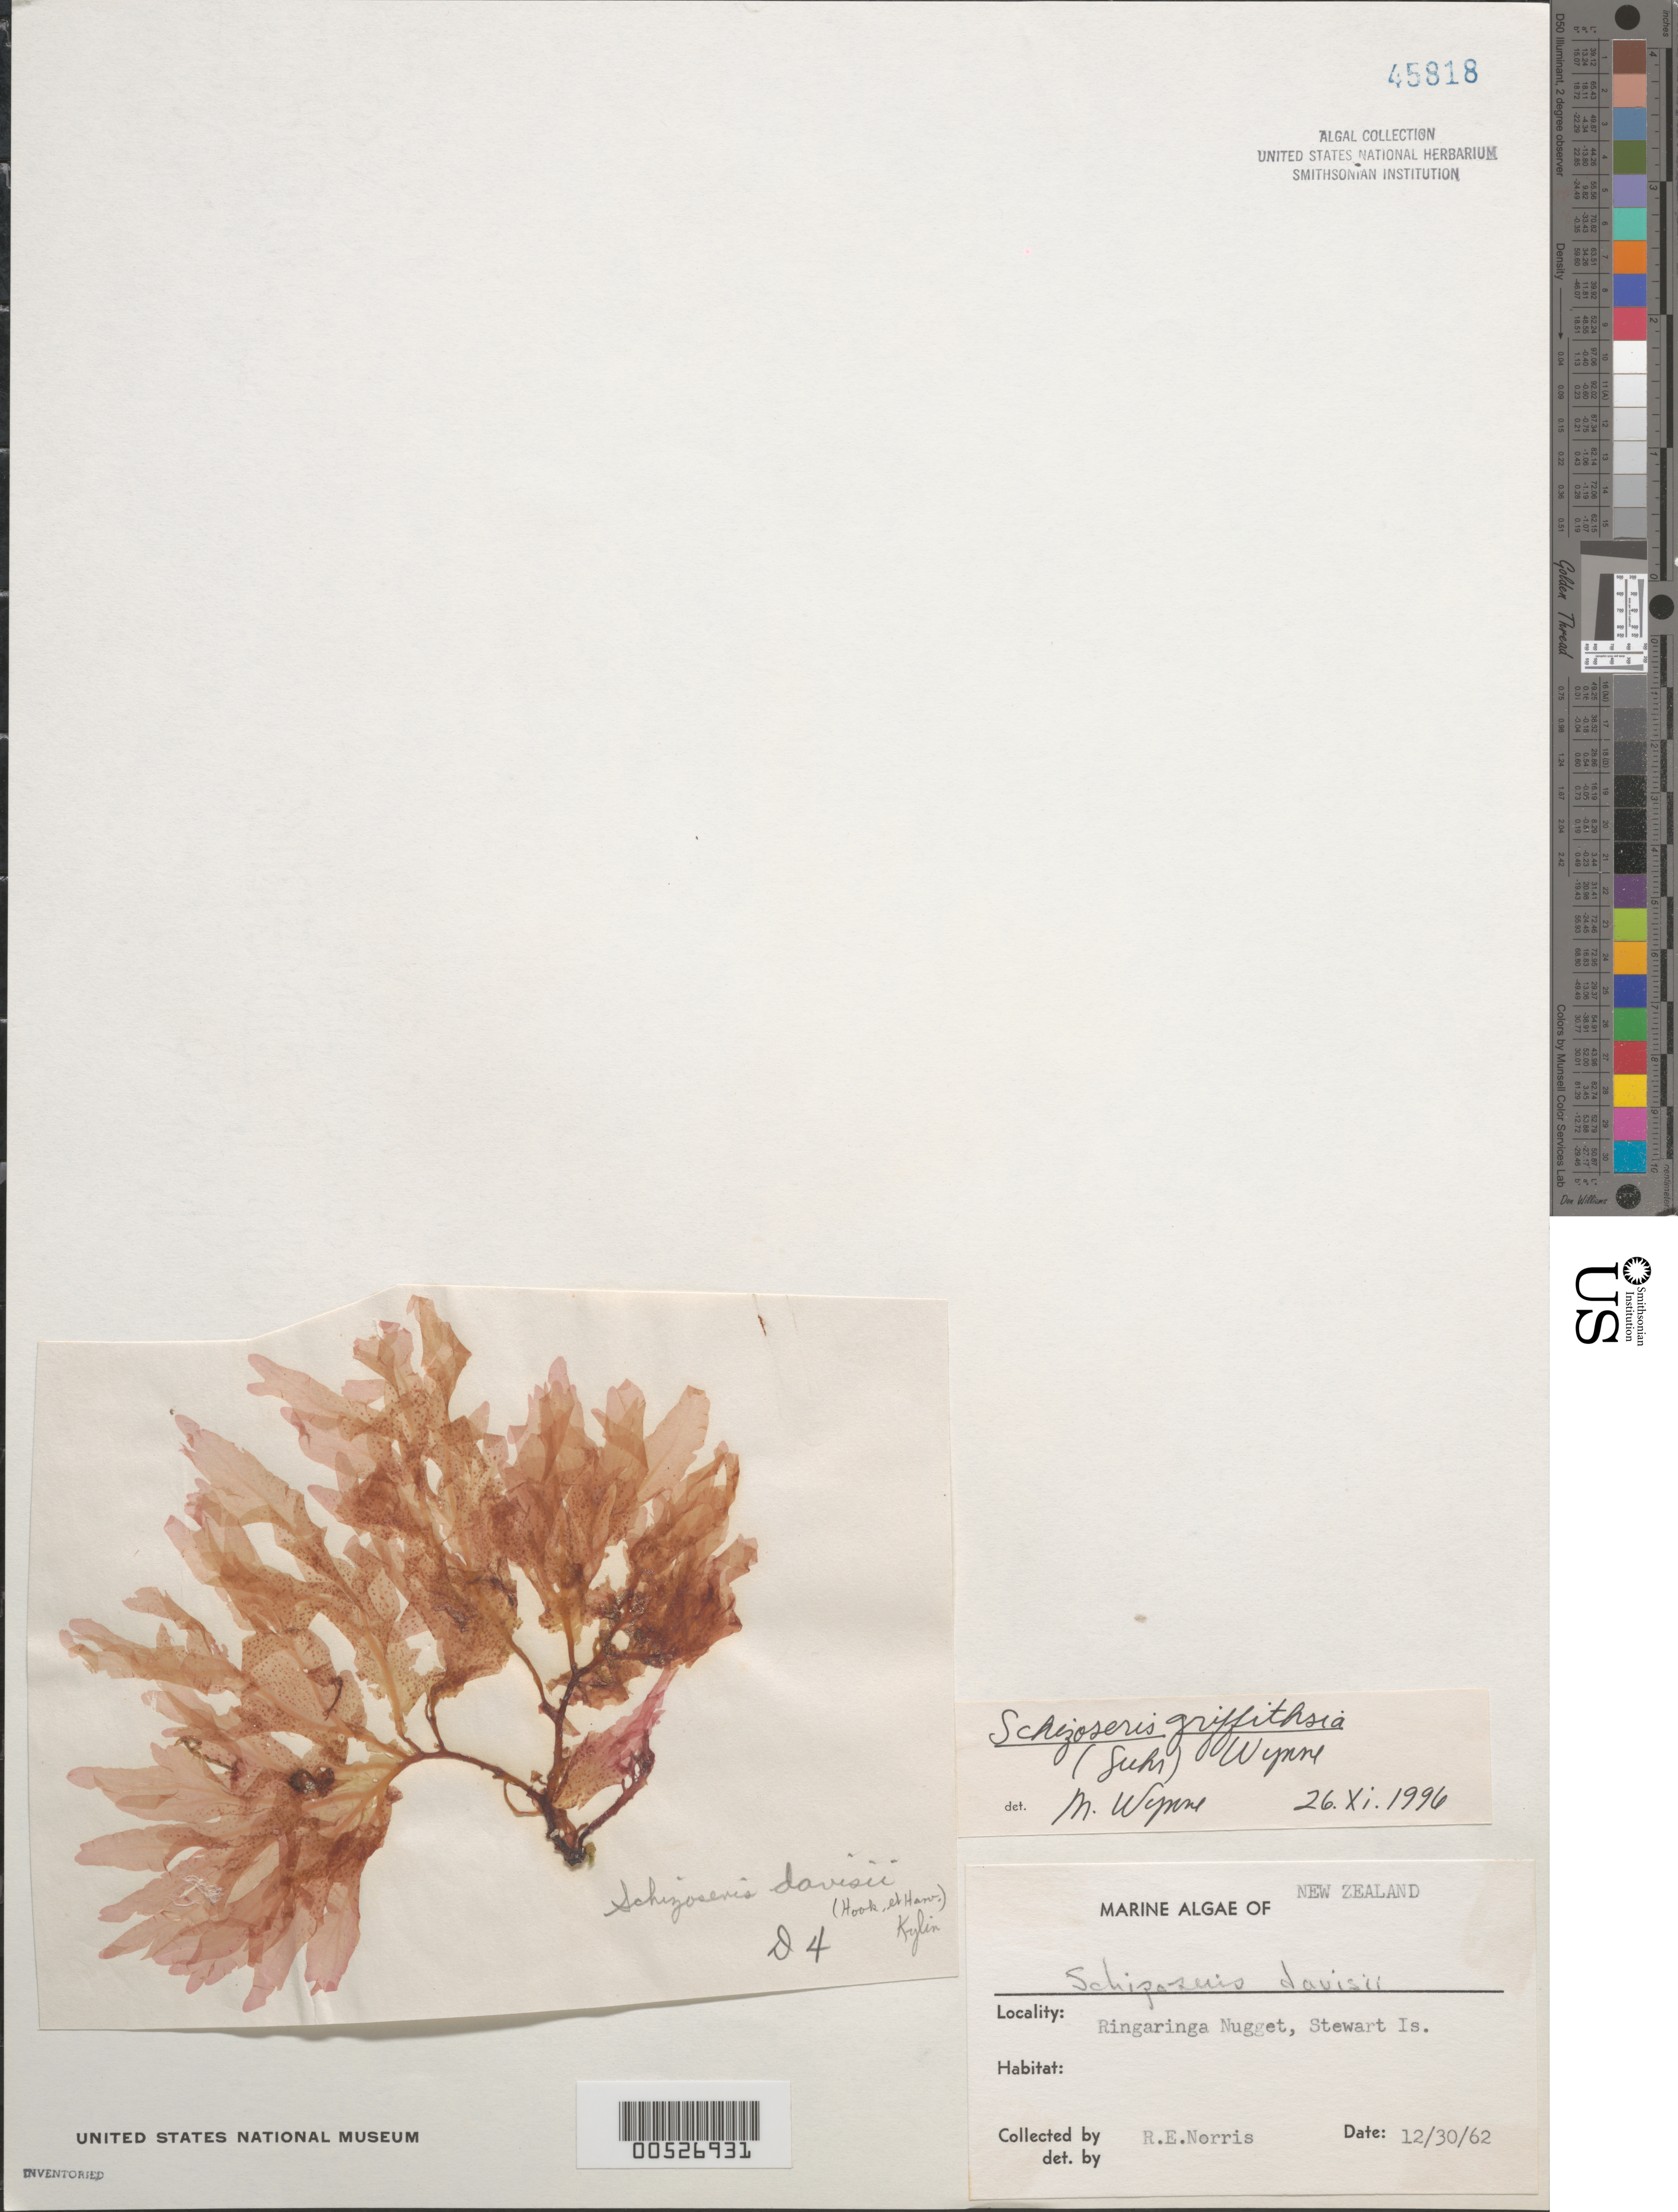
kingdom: Plantae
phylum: Rhodophyta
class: Florideophyceae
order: Ceramiales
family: Delesseriaceae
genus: Schizoseris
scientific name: Schizoseris griffithsia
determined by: Wynne, M. J.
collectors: R. E. Norris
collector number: D4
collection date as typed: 30 Dec 1962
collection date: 1962-12-30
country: New Zealand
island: Stewart Island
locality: Ringaringa Nugget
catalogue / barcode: US 45818